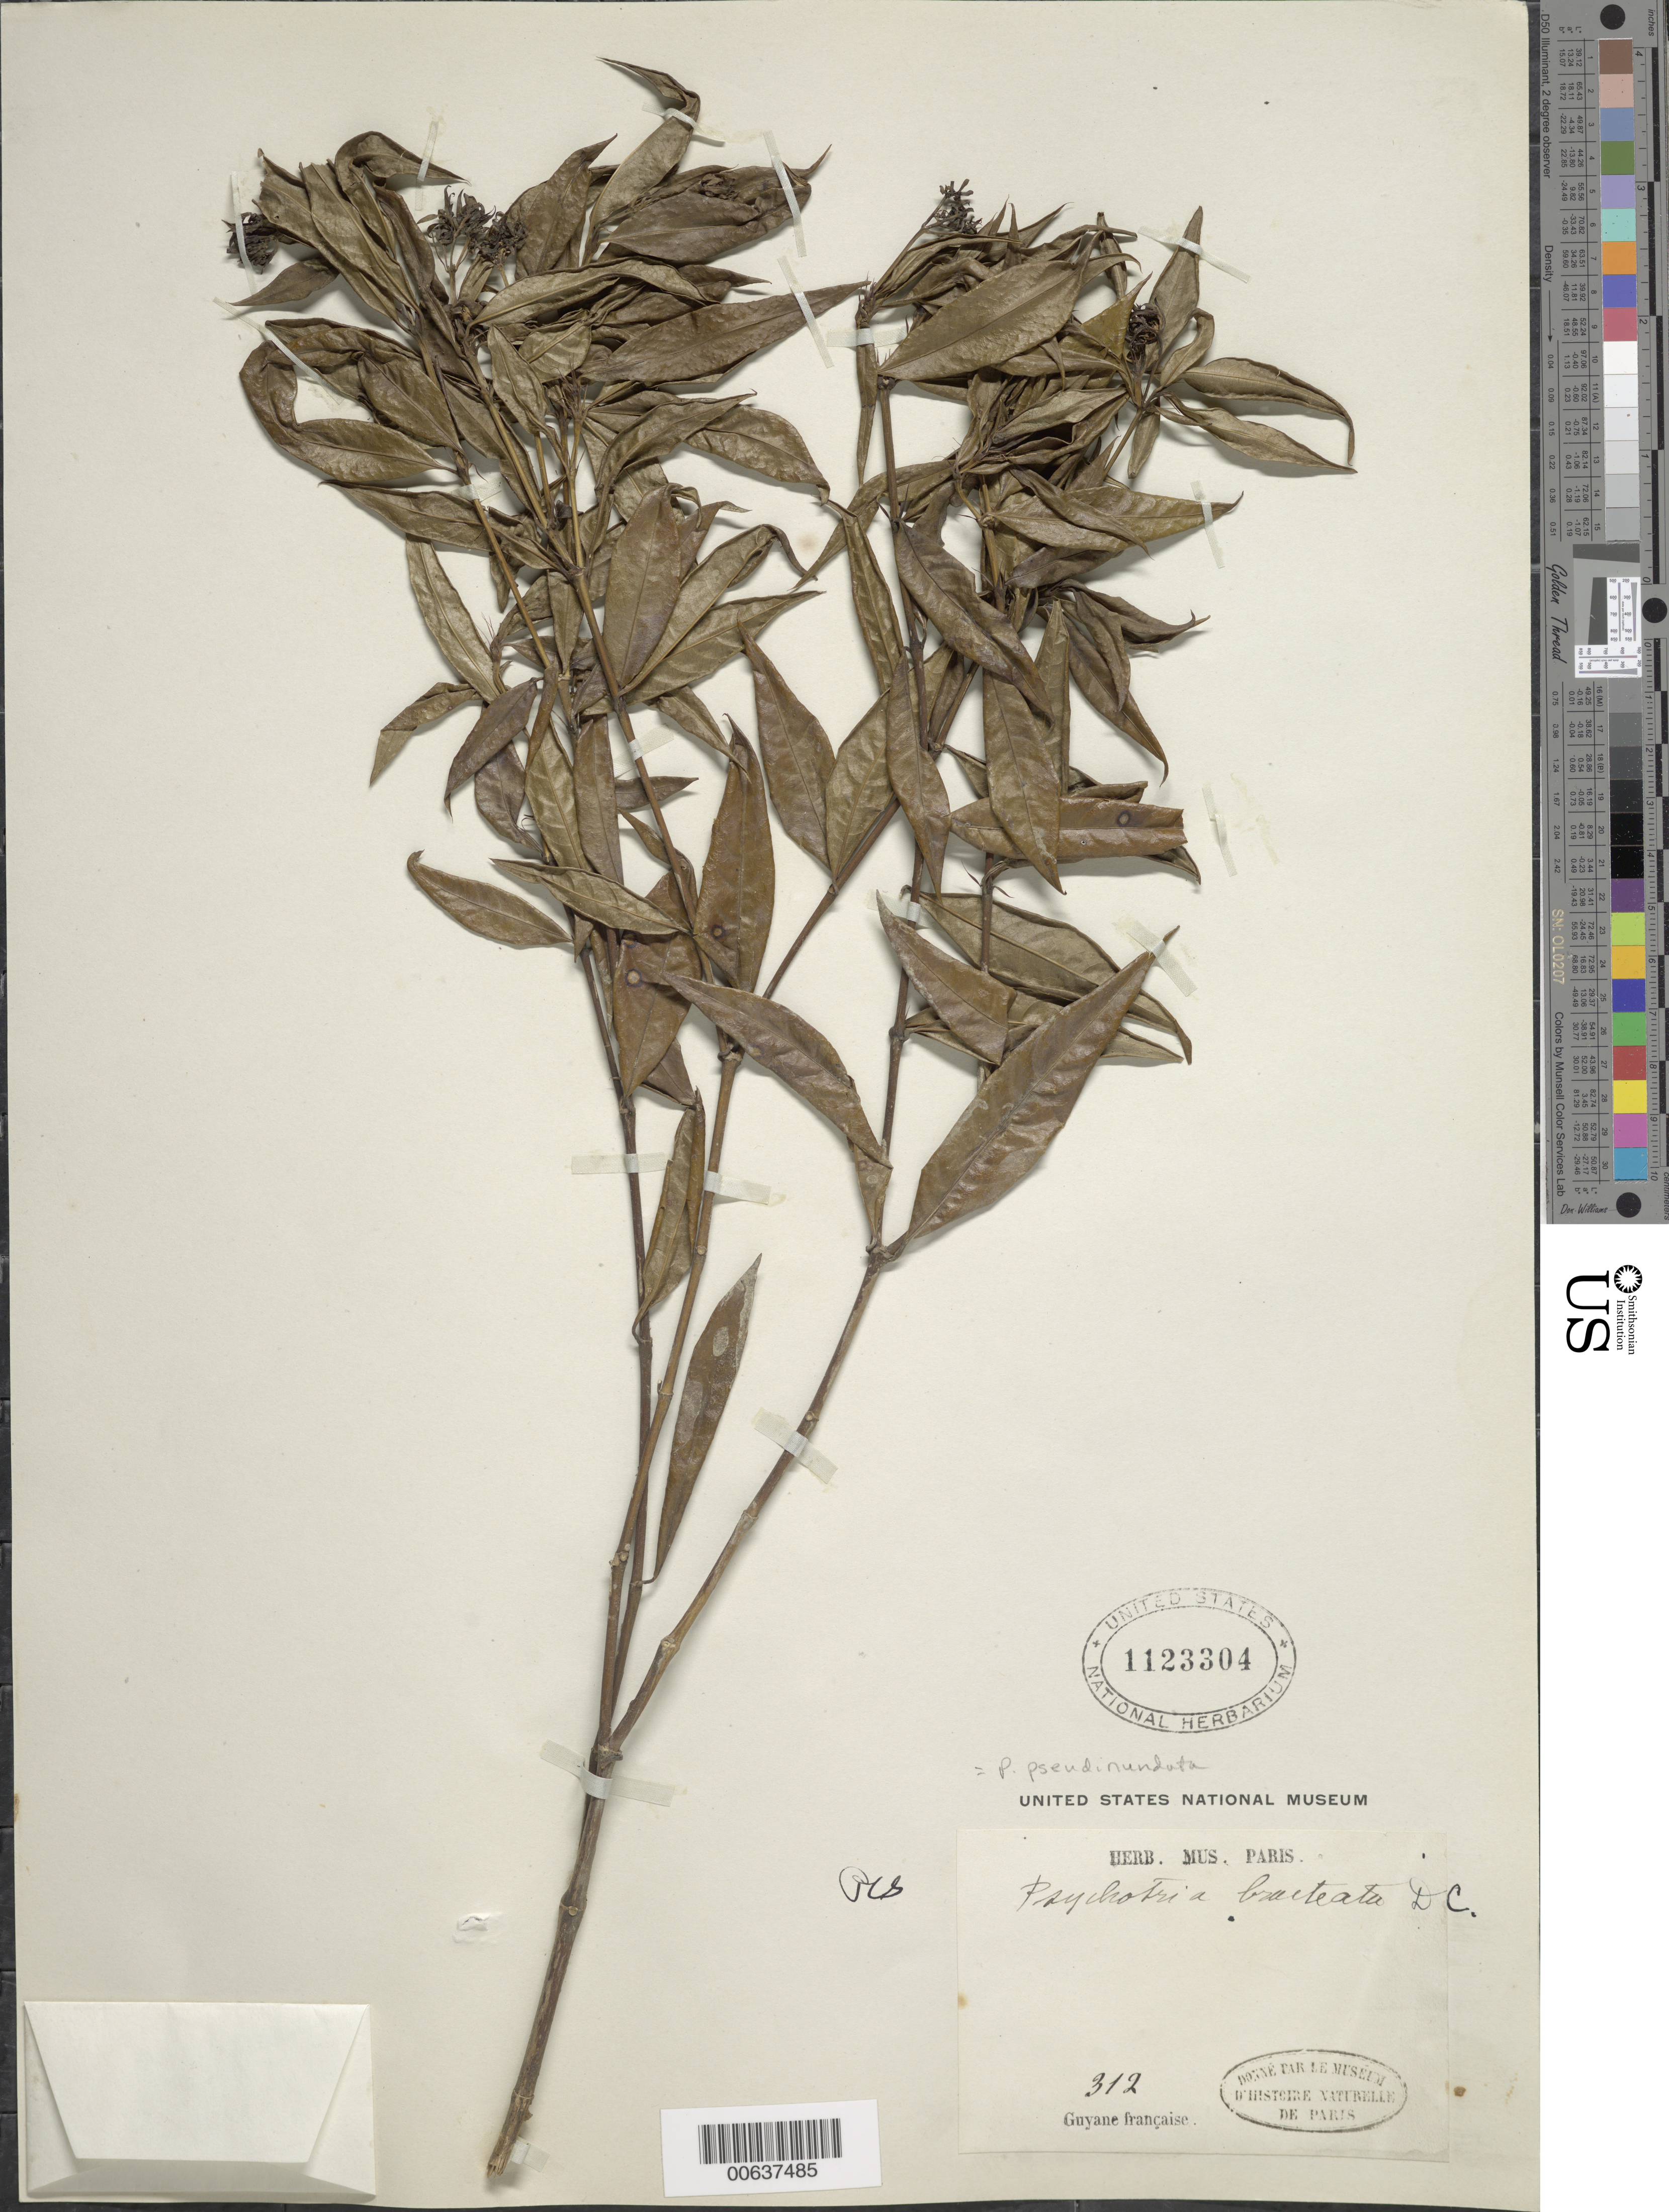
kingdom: Plantae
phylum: Tracheophyta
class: Magnoliopsida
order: Gentianales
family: Rubiaceae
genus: Palicourea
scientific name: Palicourea pseudinundata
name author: (Wernham) Delprete & J.H. Kirkbr.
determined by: Kirkbride, J. H., Jr.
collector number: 312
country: French Guiana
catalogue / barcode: US 1123304